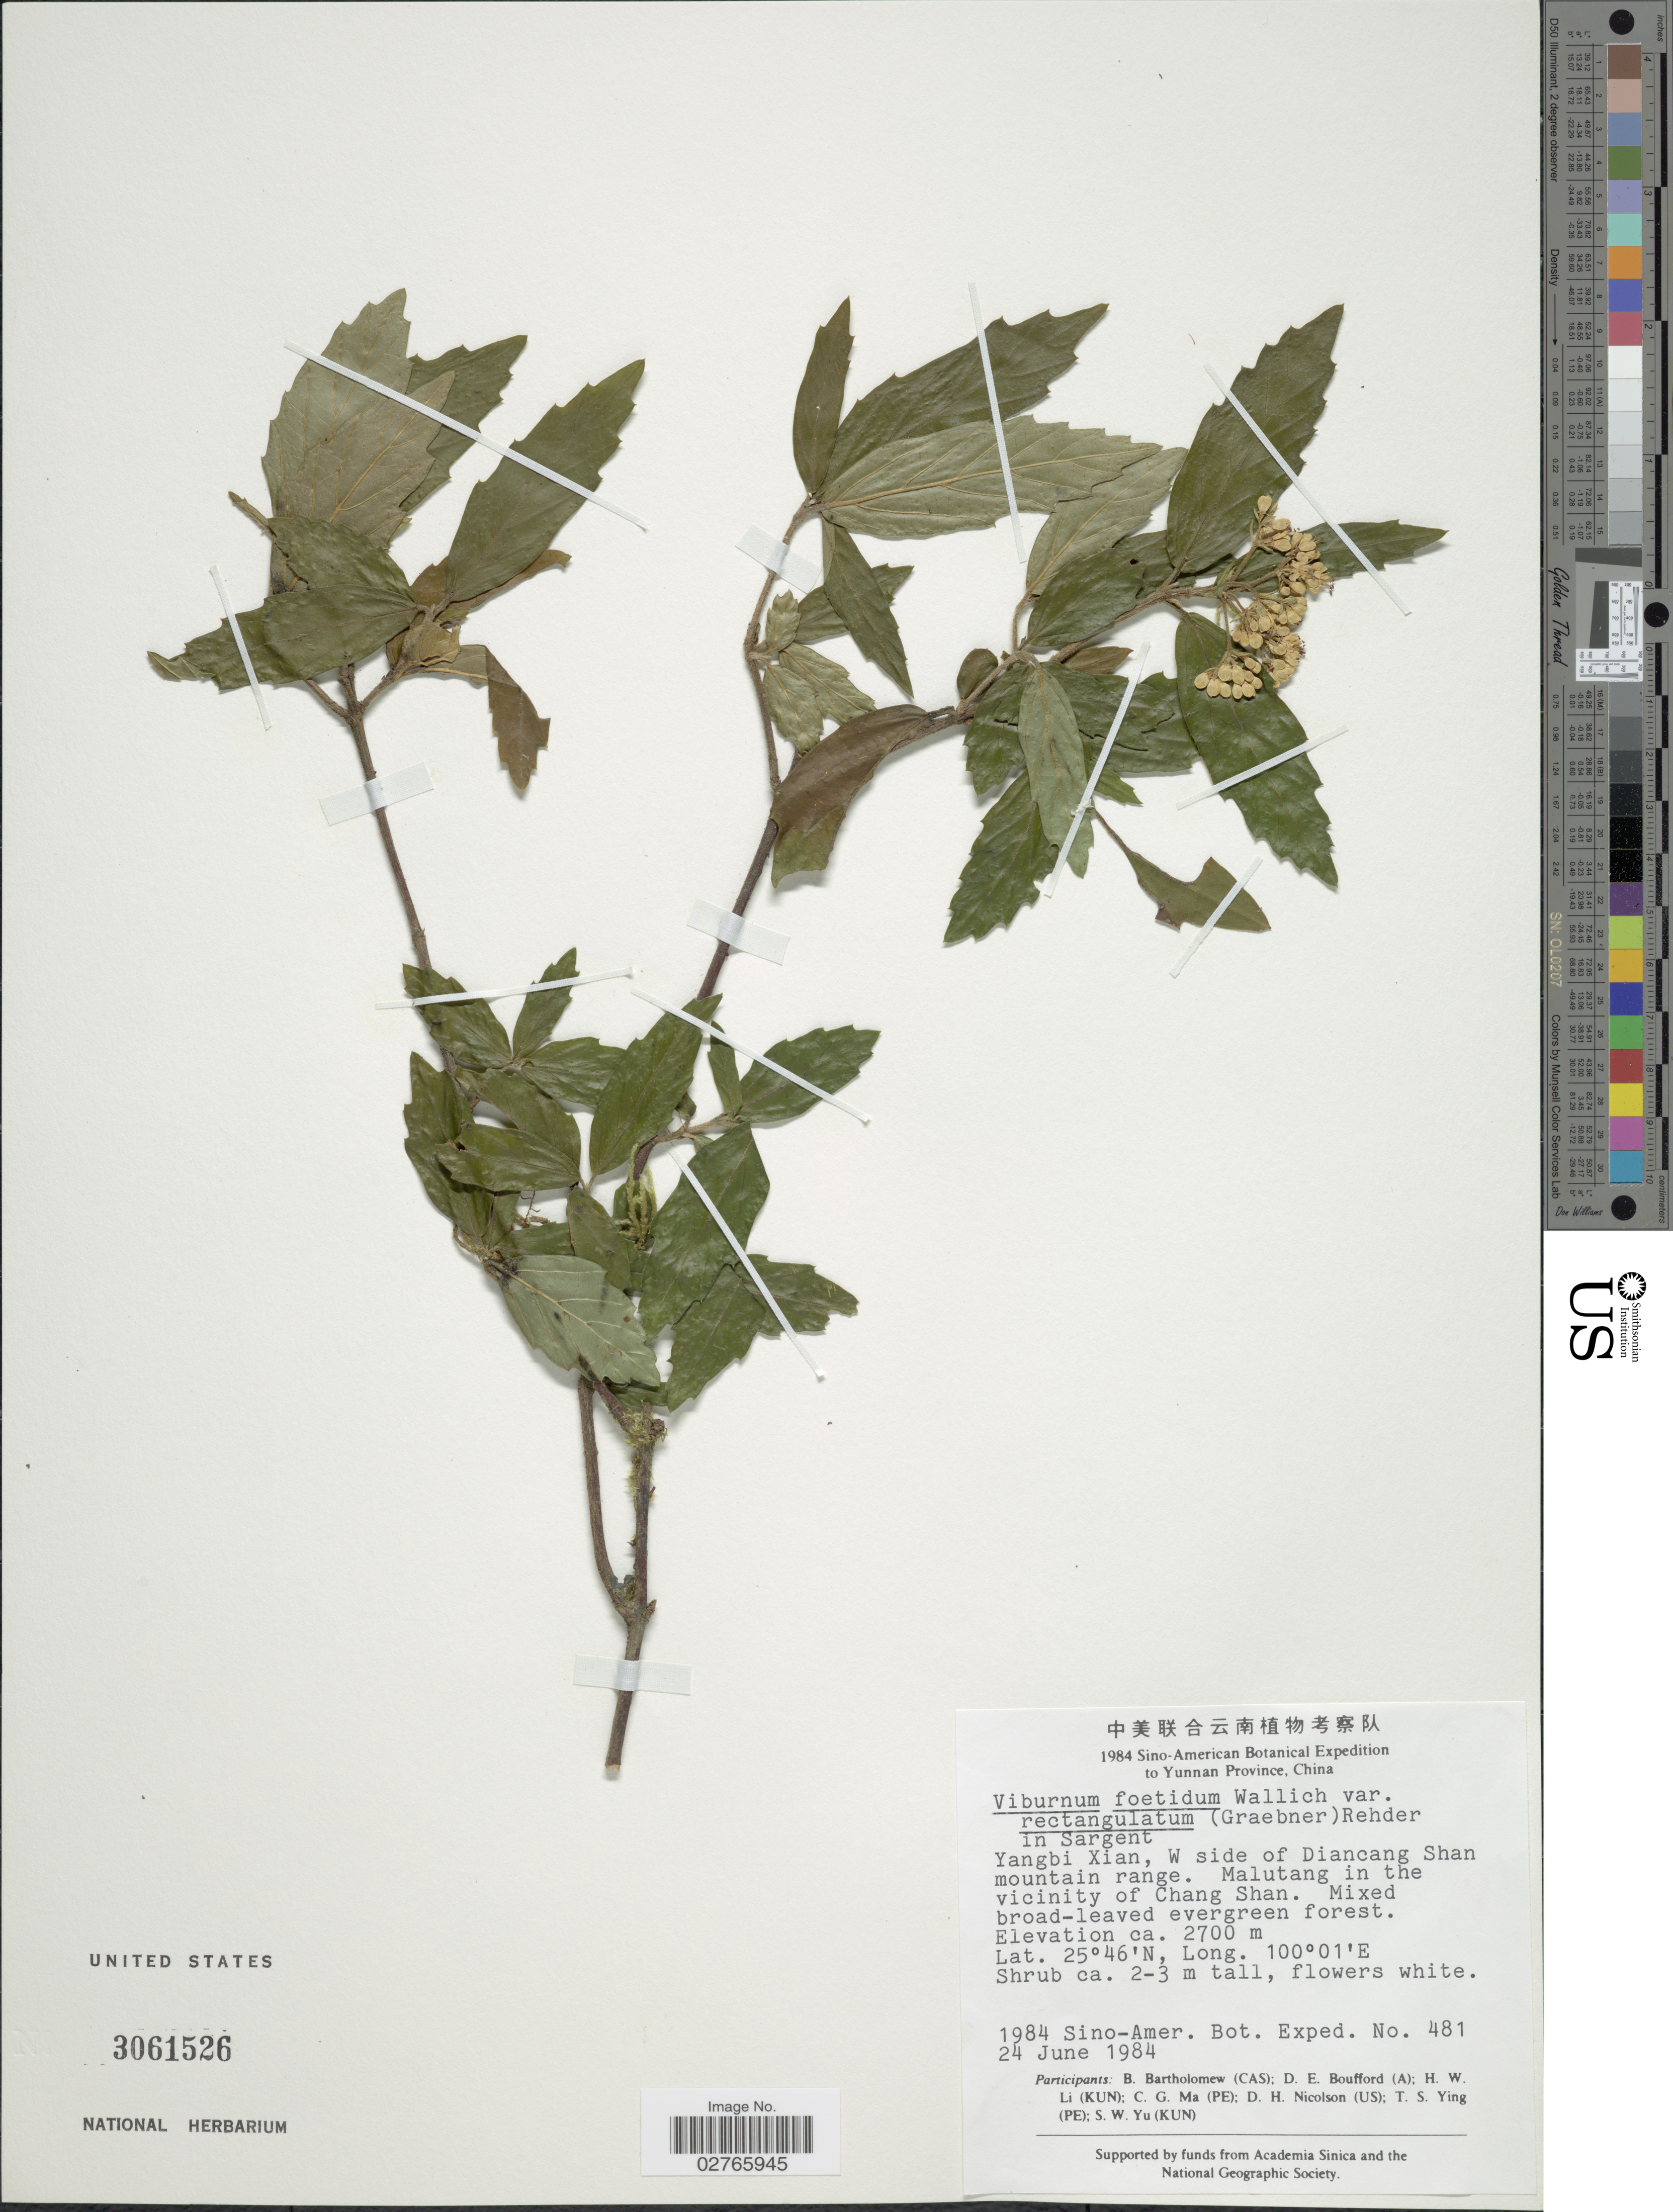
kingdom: Plantae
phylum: Tracheophyta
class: Magnoliopsida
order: Dipsacales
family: Viburnaceae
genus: Viburnum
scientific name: Viburnum foetidum var. ceanothoides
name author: (C.H. Wright) Hand.-Mazz.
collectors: Sino-Amer. Bot. Exped. 1984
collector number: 481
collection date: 1984-06-24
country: China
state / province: Yunnan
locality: Yangbi Xian, W side of Dianchang Shan mountain range. Malutang in the vicinity of Chang Shan.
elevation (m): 2700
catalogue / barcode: US 3061526